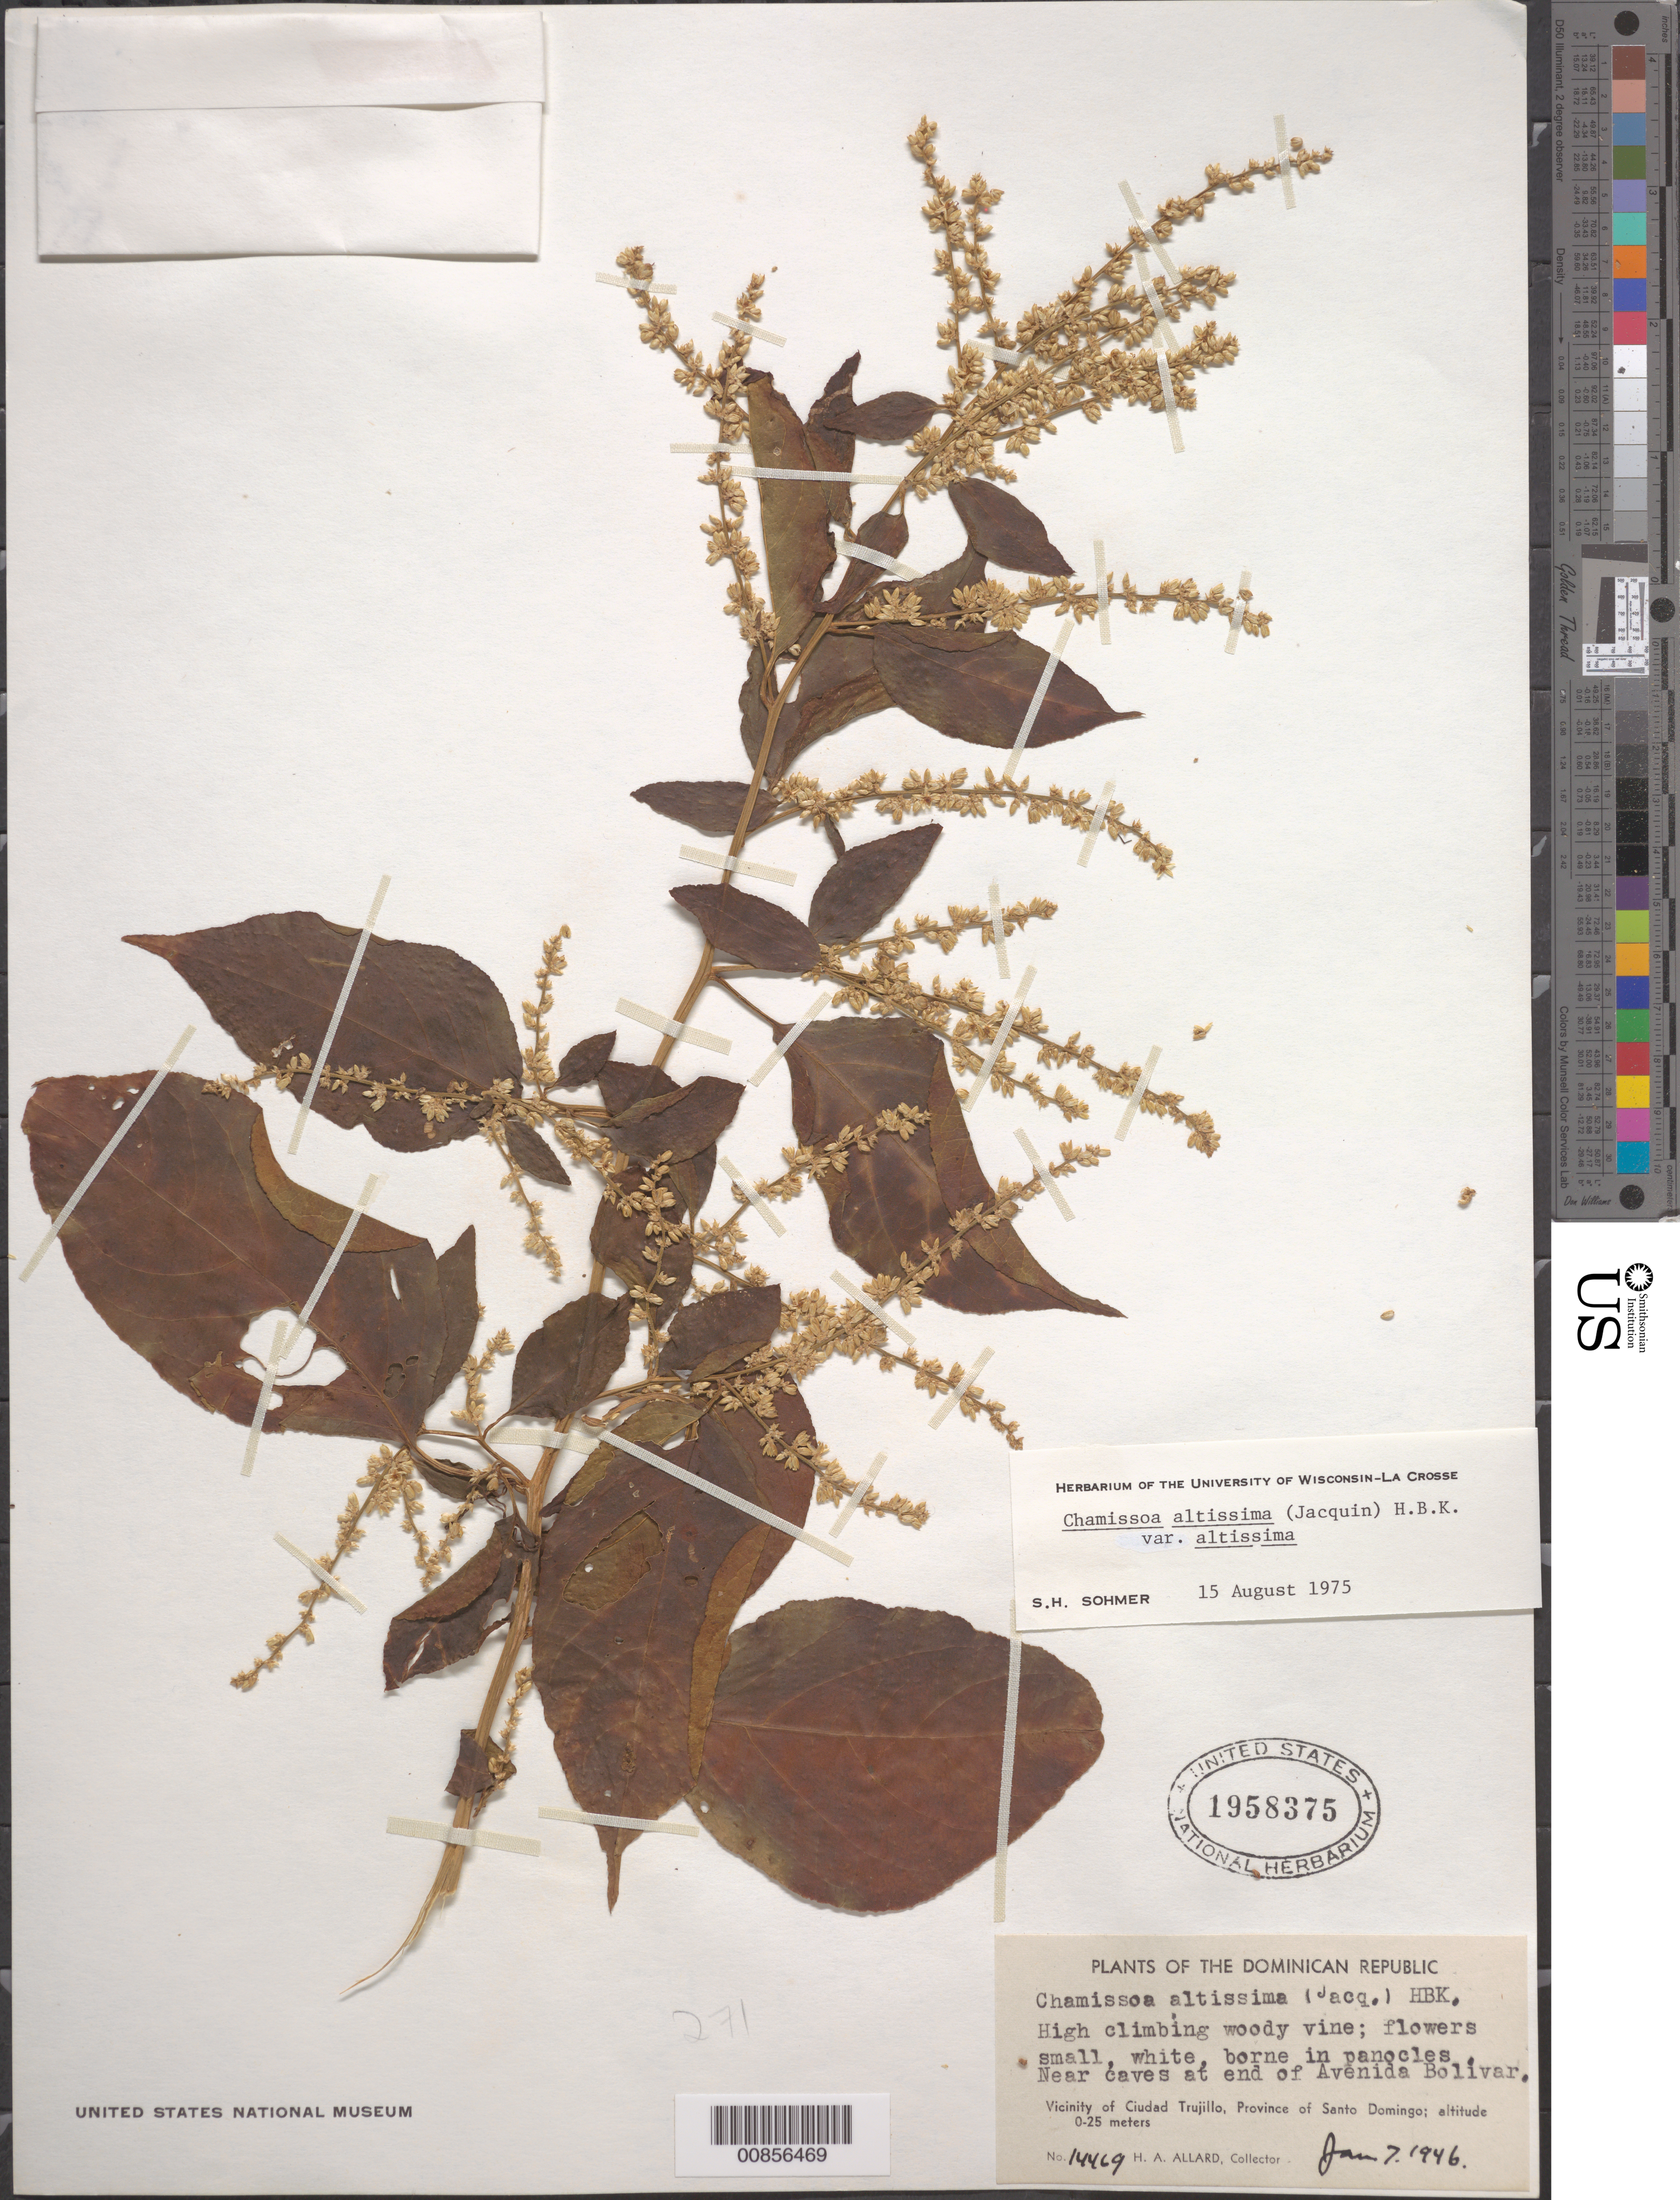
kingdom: Plantae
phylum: Tracheophyta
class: Magnoliopsida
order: Caryophyllales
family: Amaranthaceae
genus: Chamissoa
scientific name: Chamissoa altissima var. altissima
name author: (Jacq.) Kunth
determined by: Sohmer, S. H.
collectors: H. A. Allard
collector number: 14469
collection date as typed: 07 Jan 1946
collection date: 1946-01-07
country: Dominican Republic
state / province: Distrito Nacional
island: Hispaniola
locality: Vicinity of Ciudad Trujillo, Province of Santo Domingo (obsolete). Near caves at end of Avenida Bolivar.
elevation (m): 0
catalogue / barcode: US 1958375